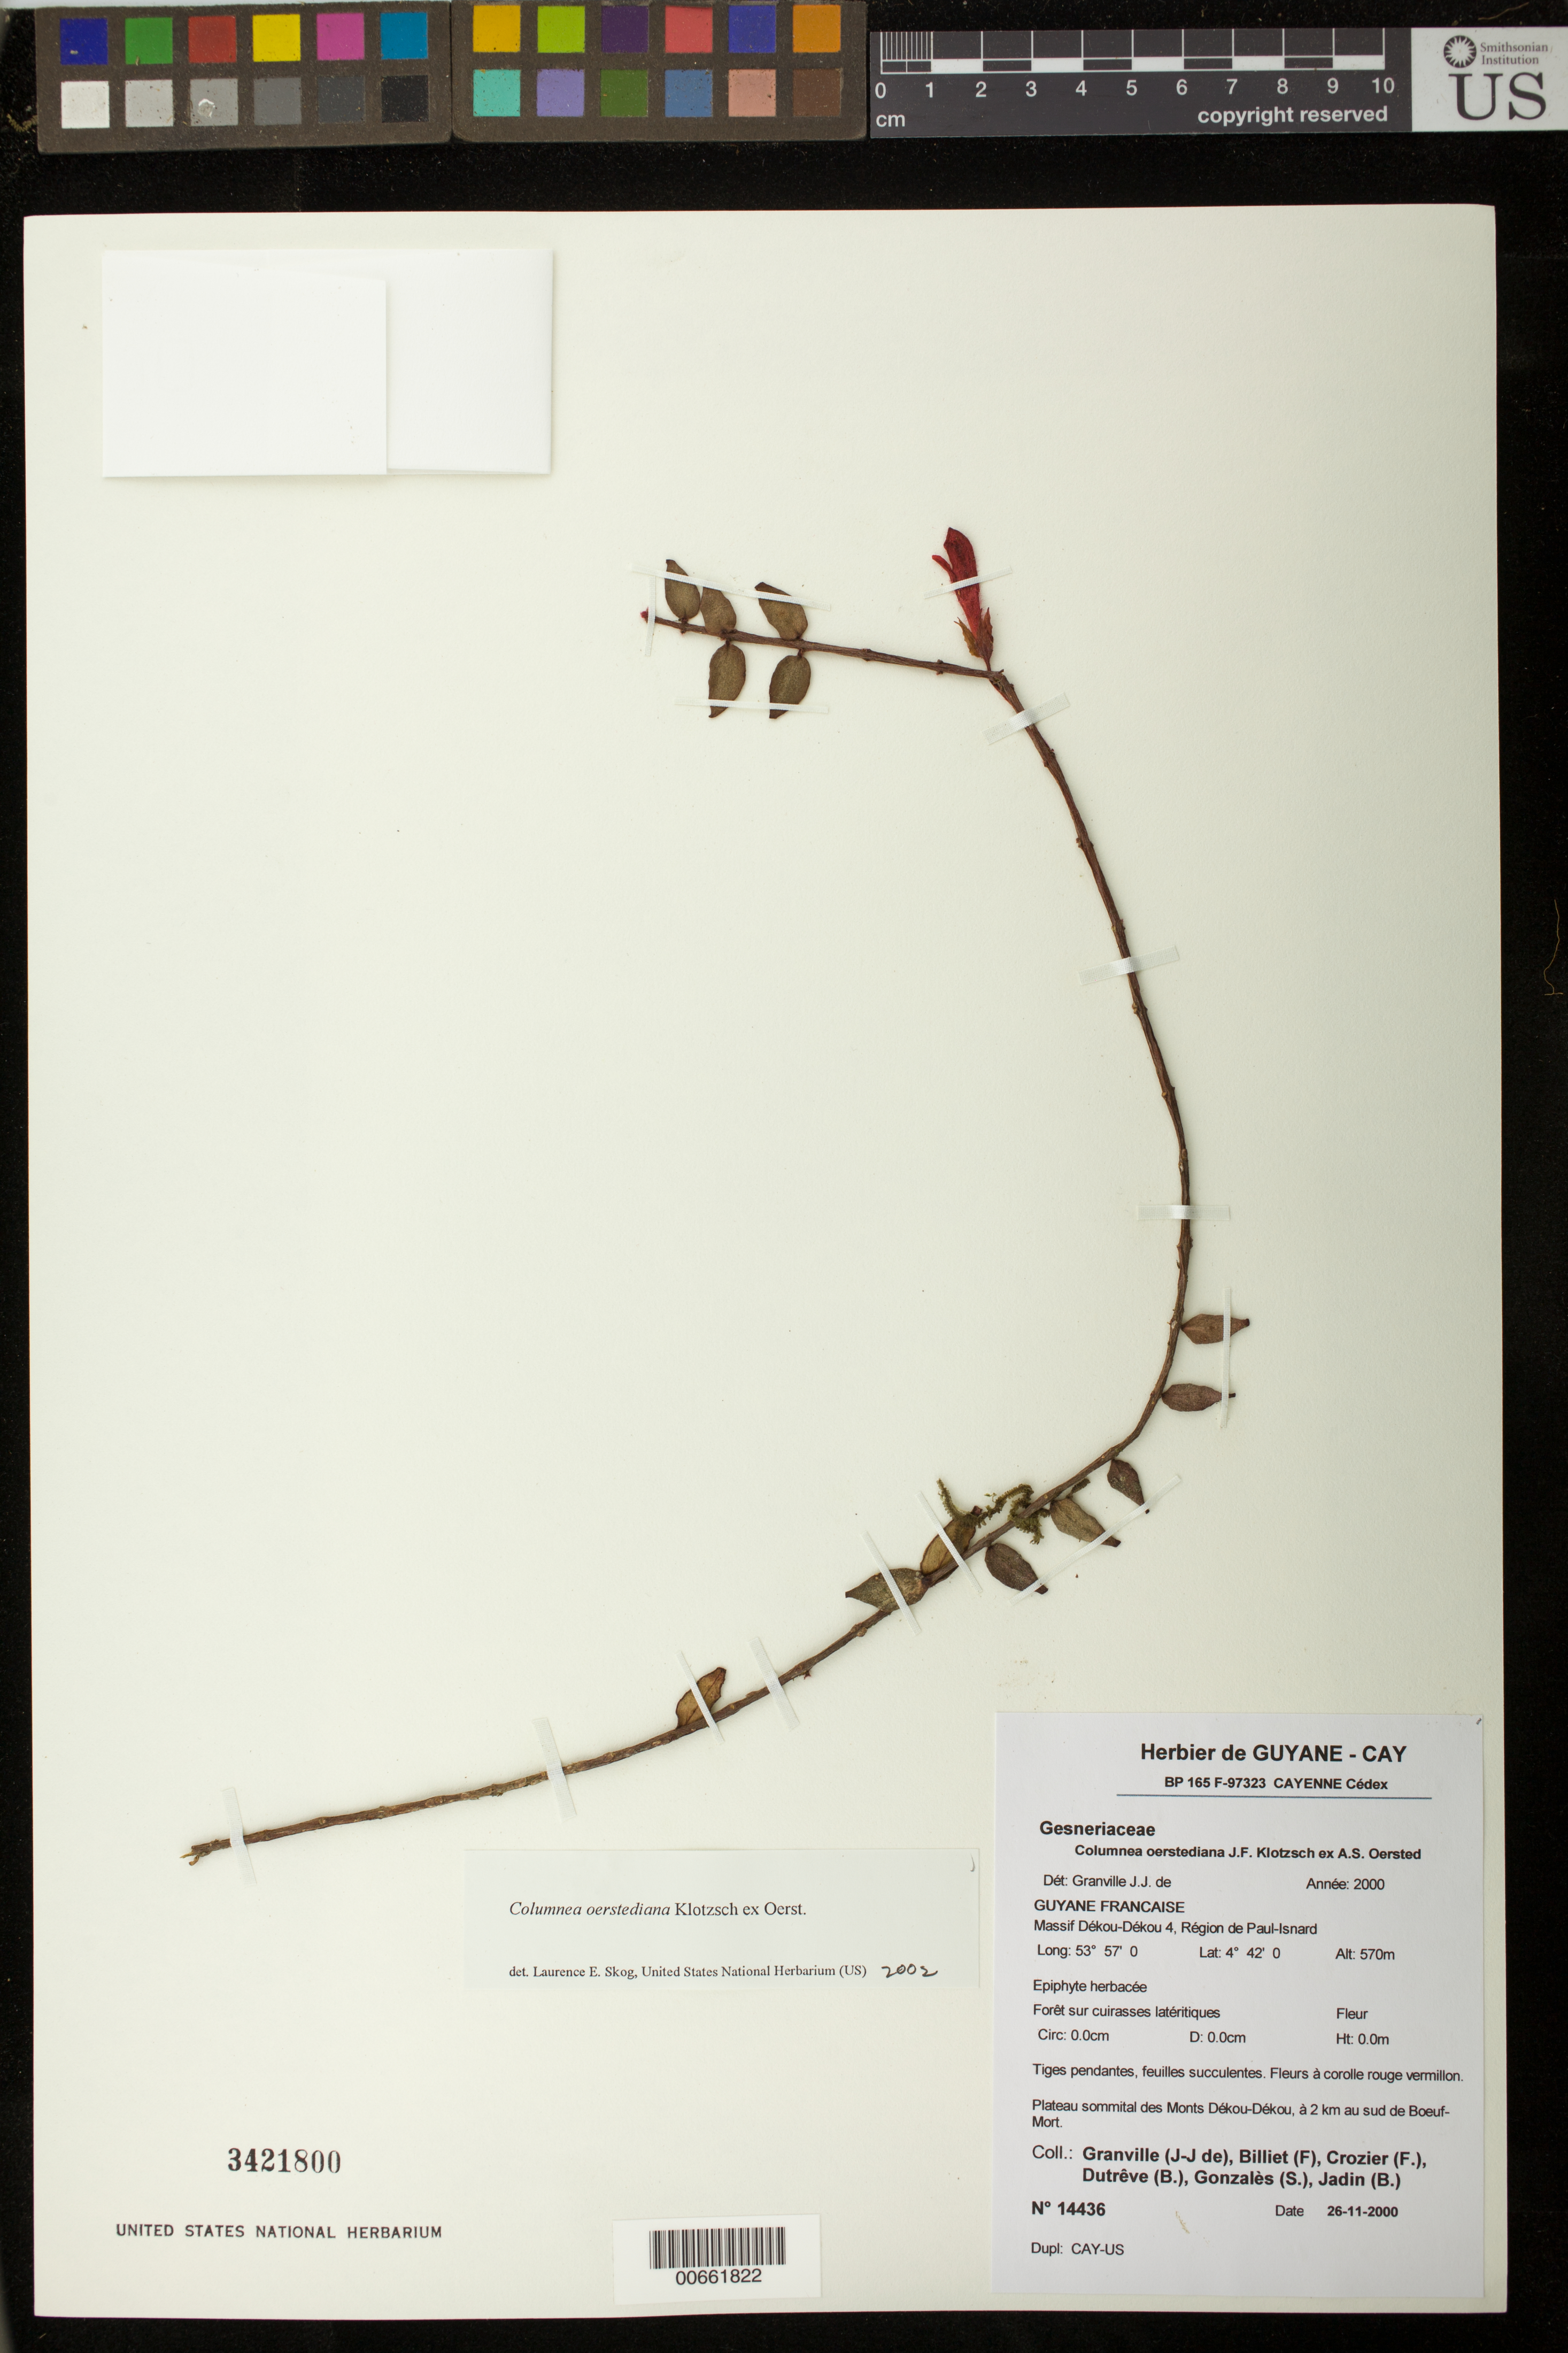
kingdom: Plantae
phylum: Tracheophyta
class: Magnoliopsida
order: Lamiales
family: Gesneriaceae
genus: Columnea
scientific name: Columnea oerstediana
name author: Klotzsch ex Oerst.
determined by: Skog, Laurence E.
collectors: J.-J. de Granville, F. Billiet, F. Crozier, B. Dutrêve, S. Gonzáles & B. Jardin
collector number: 14436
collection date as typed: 26 Nov 2000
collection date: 2000-11-26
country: French Guiana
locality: Massif Dékou-Dékou 4, région de Paul-Isnard; plateau sommital des Monts Dékou-Dékou, à 2 km au sud de Boeuf-Mort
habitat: Forêt sur cuirasses latéritiques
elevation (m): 570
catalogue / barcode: US 3421800